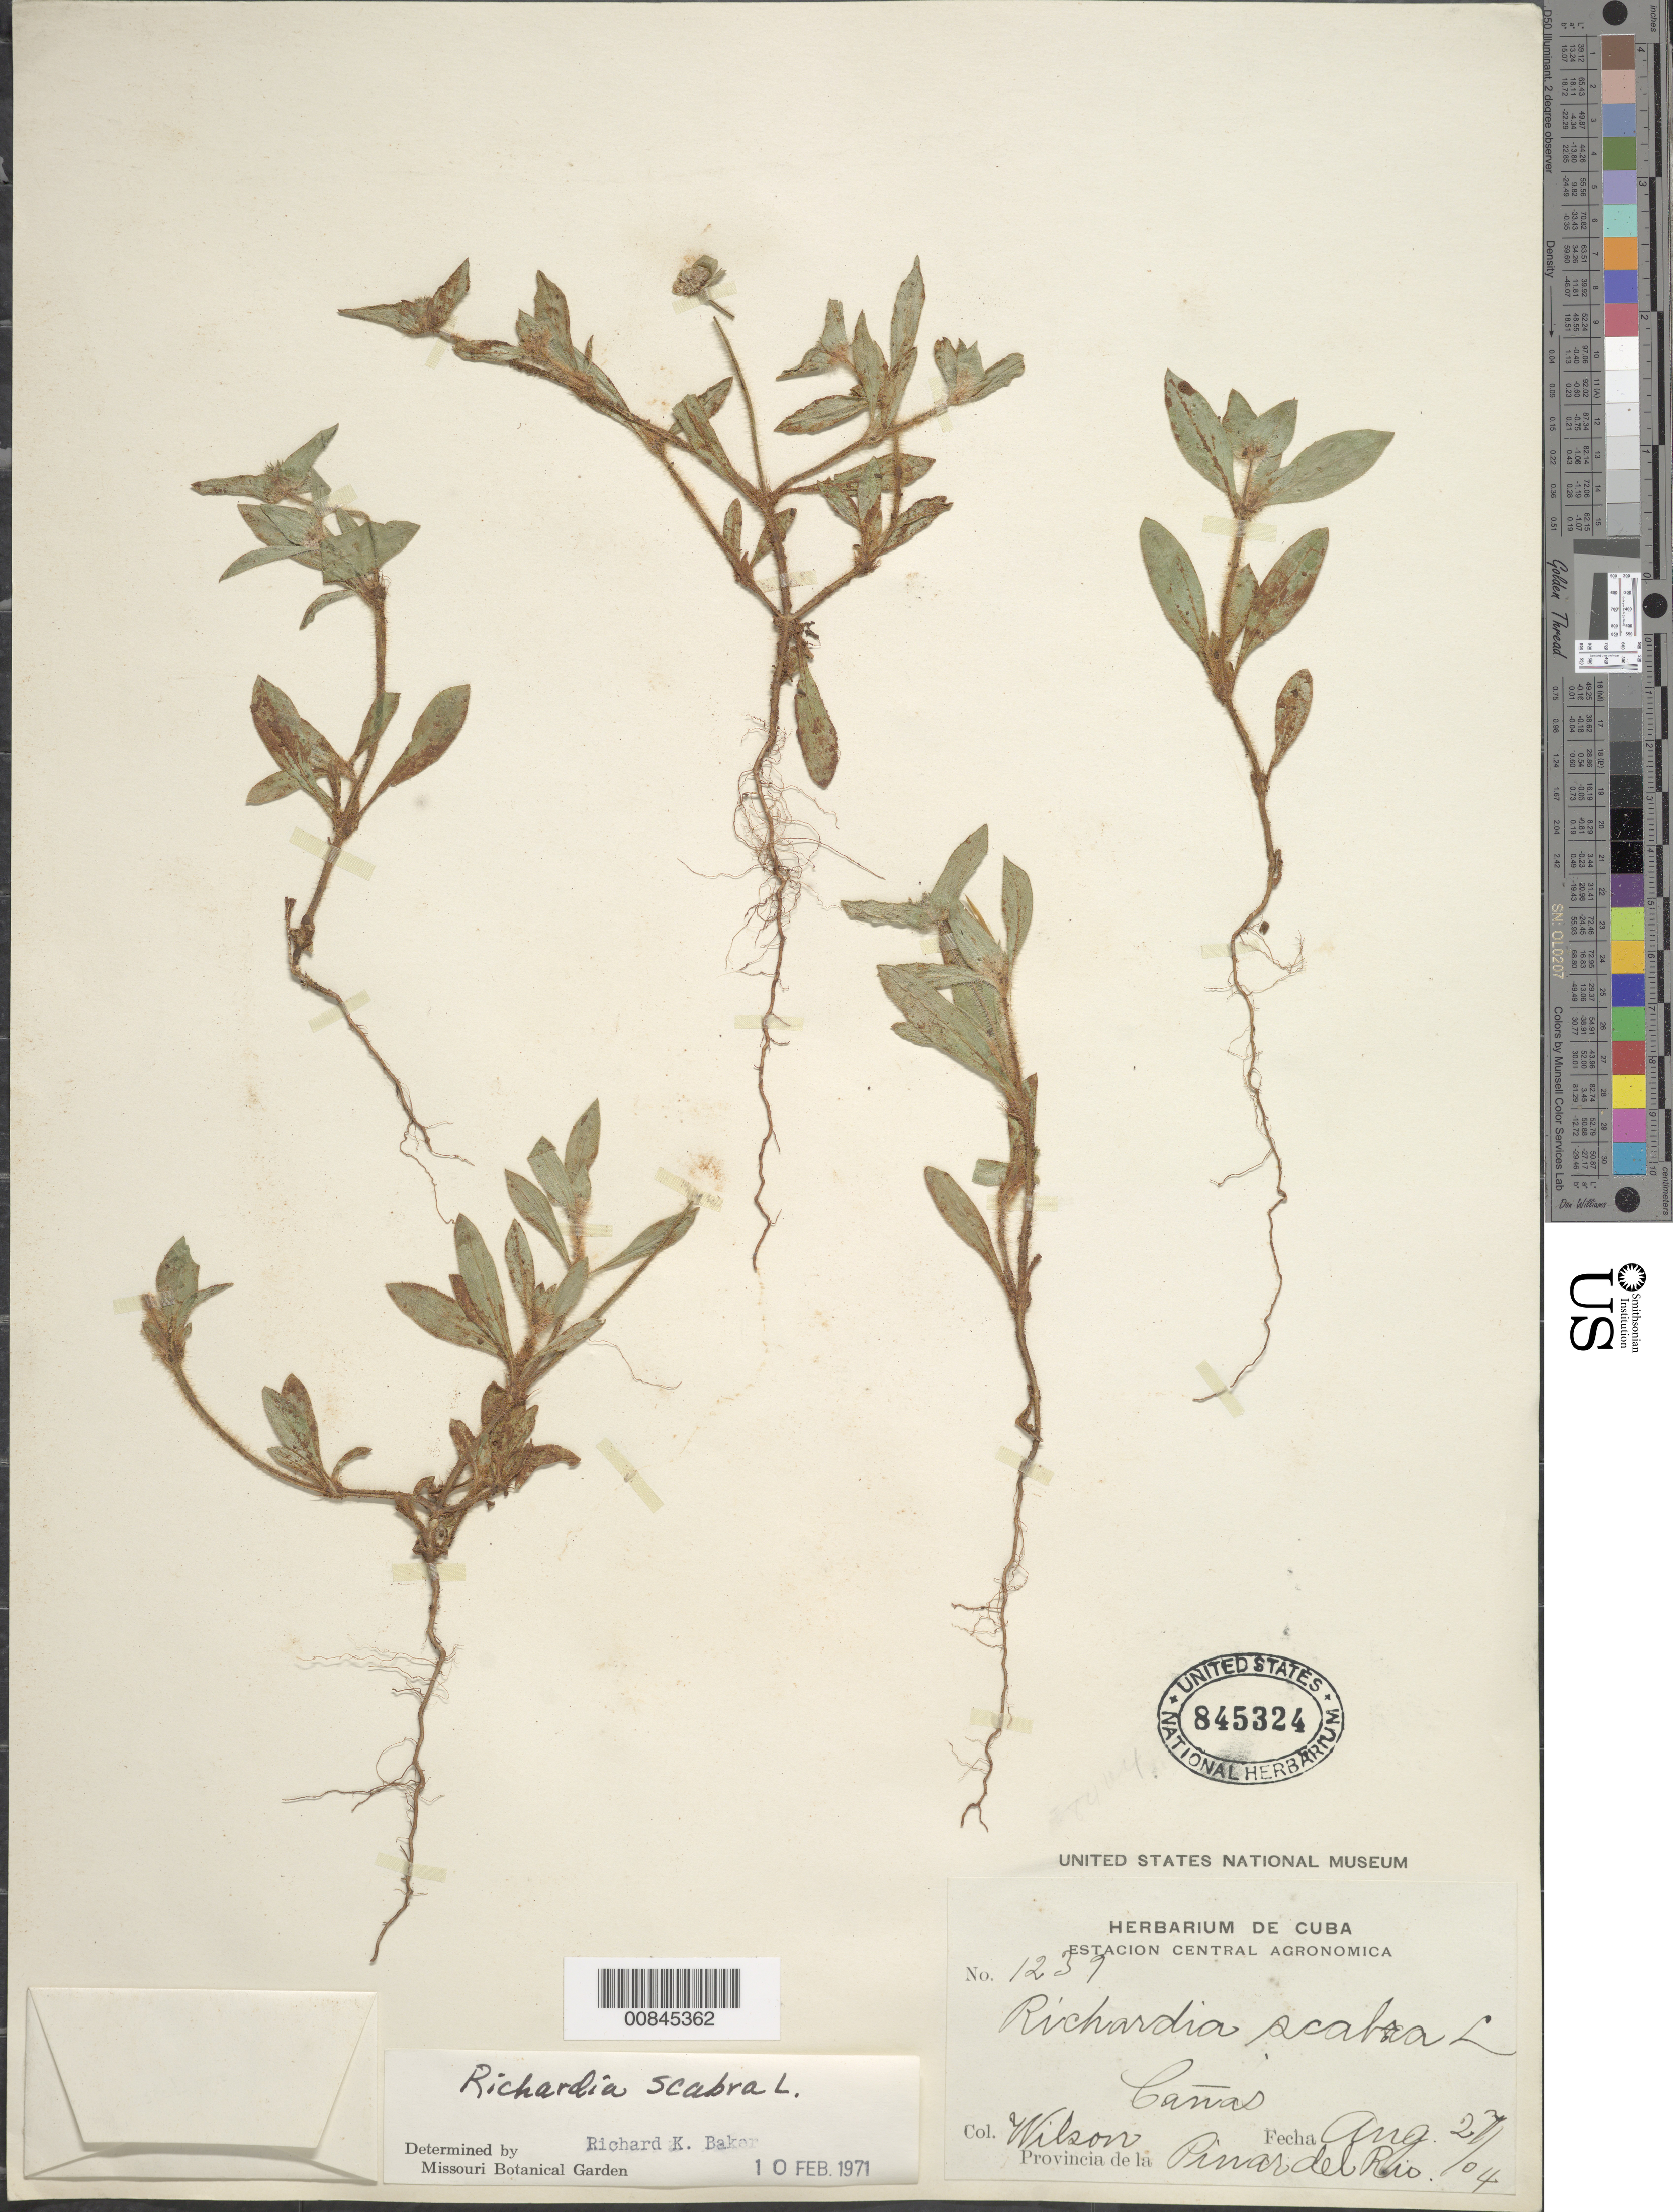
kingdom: Plantae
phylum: Tracheophyta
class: Magnoliopsida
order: Gentianales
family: Rubiaceae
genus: Richardia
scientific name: Richardia scabra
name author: L.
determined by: Baker, R. K.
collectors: -- Wilson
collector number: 1239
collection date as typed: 27 Aug 1904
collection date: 1904-08-27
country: Cuba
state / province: Pinar del Río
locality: Canas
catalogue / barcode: US 845324